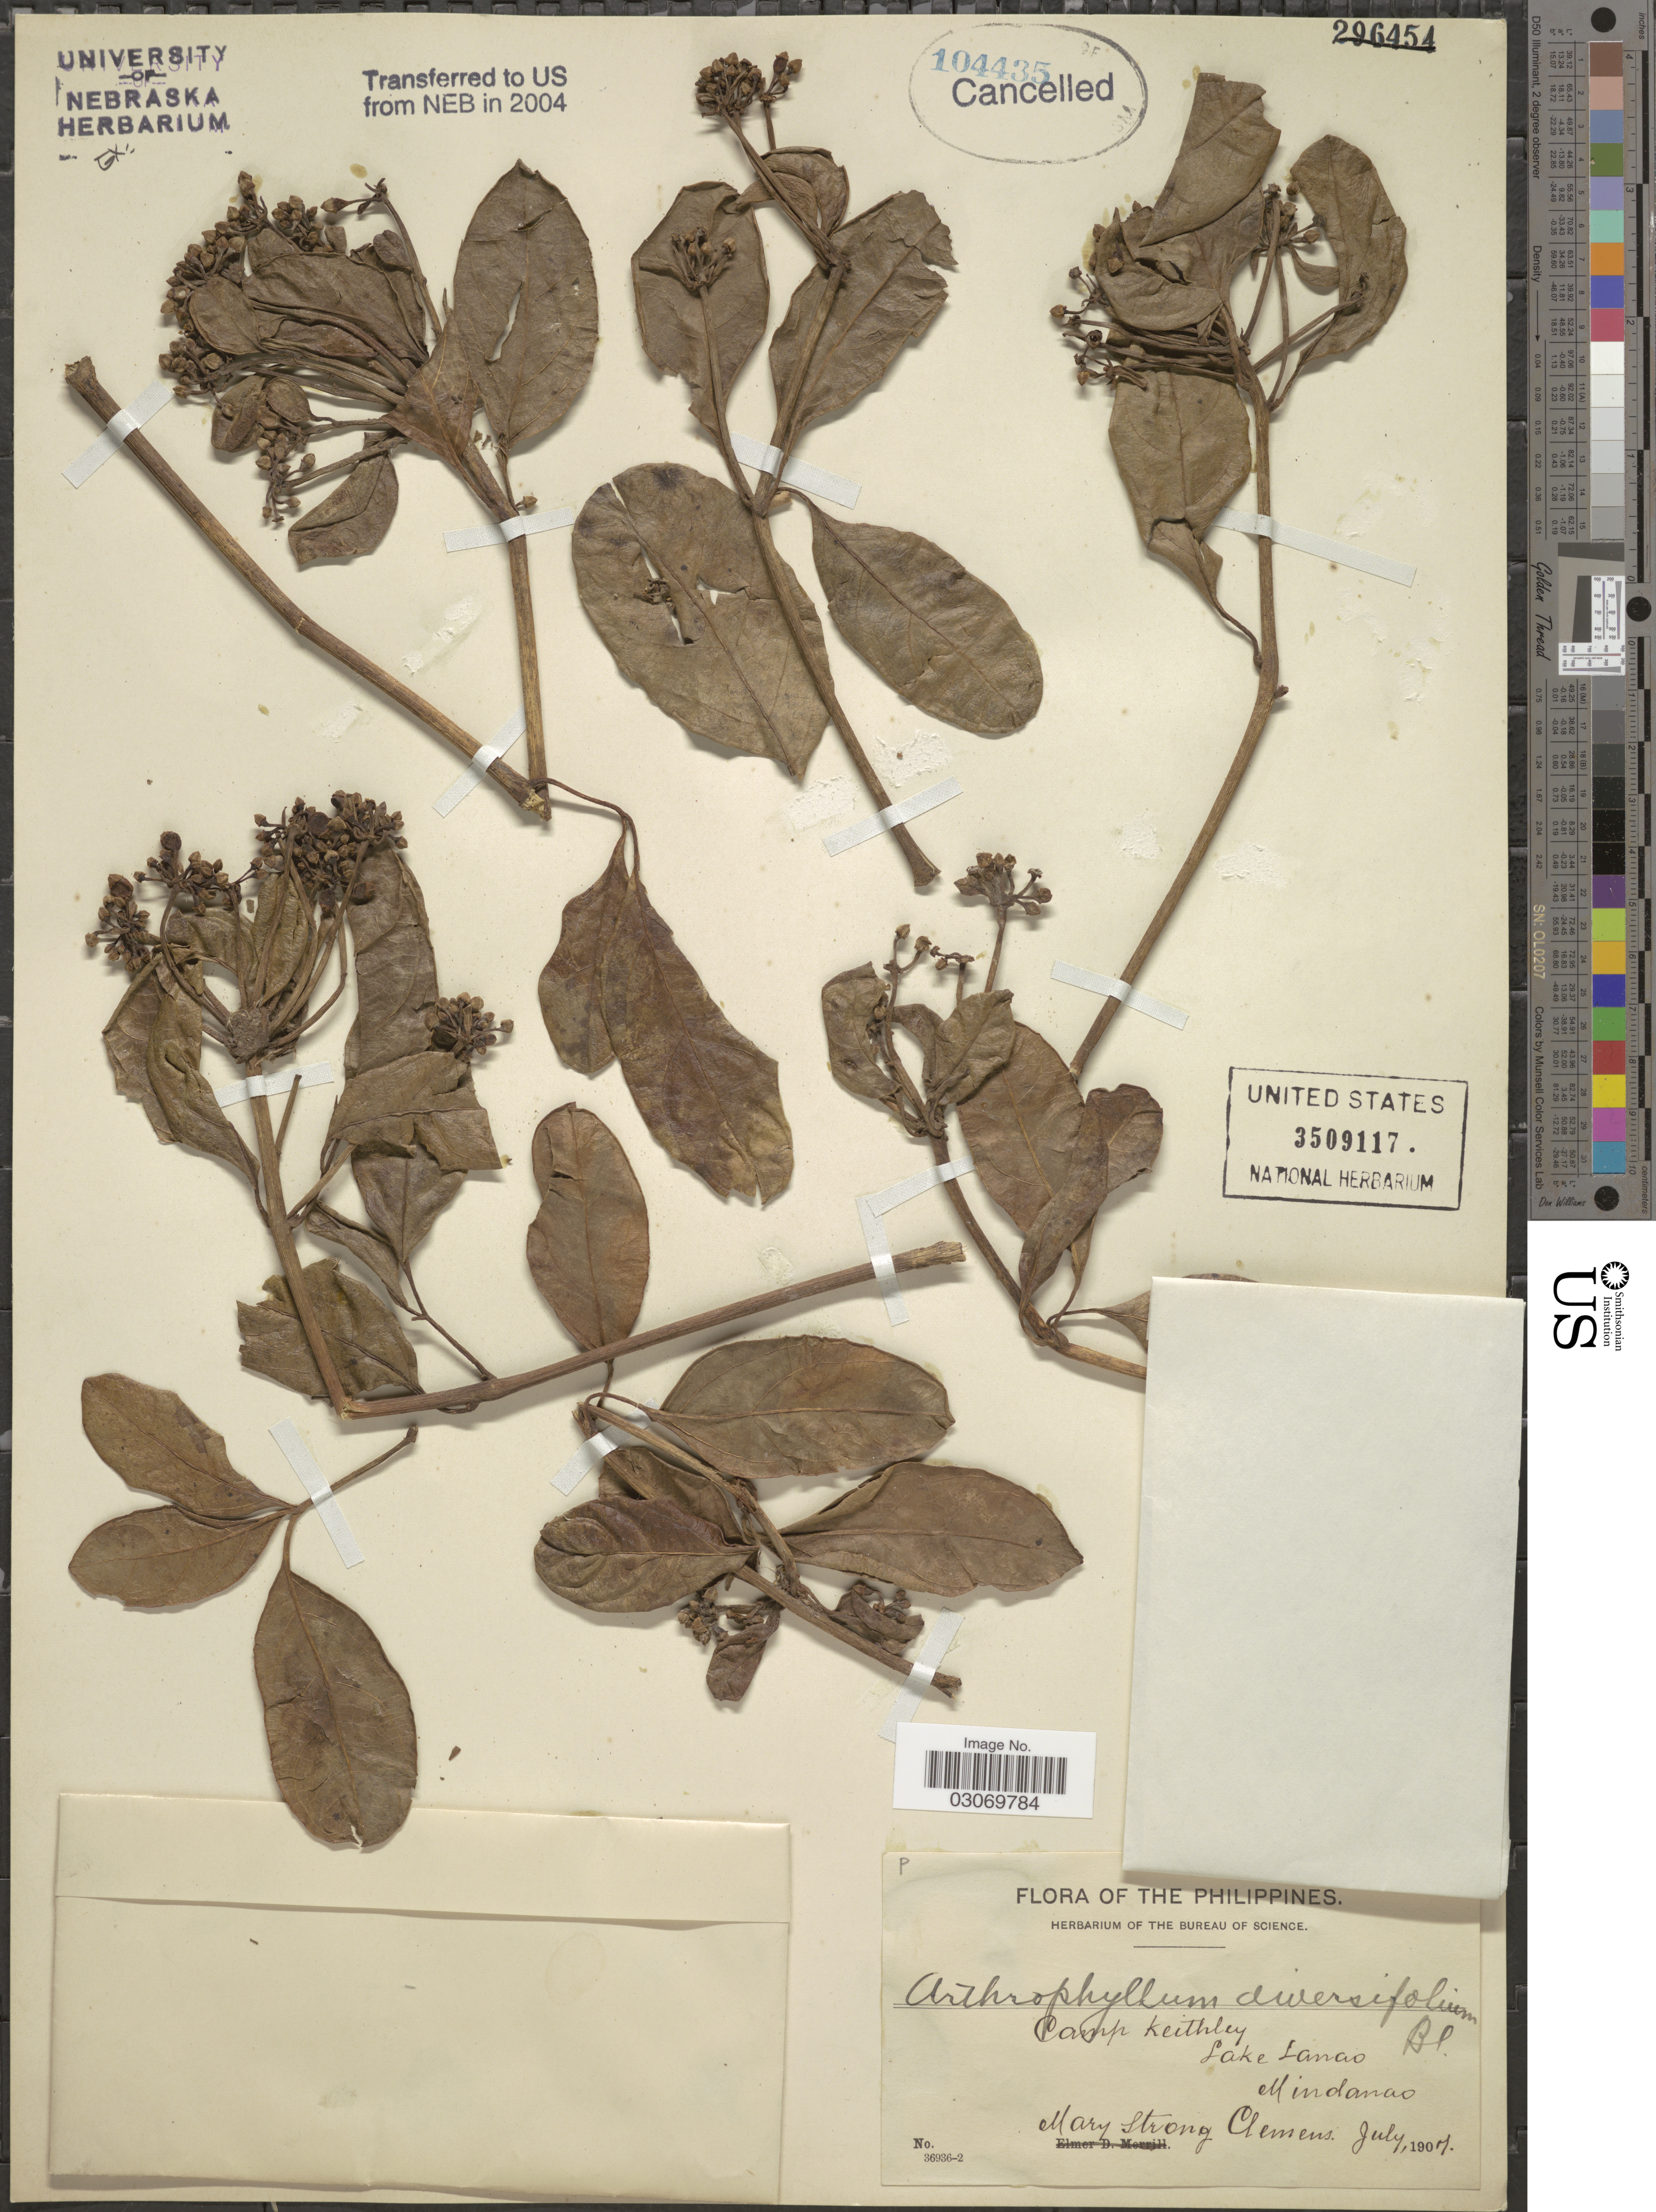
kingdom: Plantae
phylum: Tracheophyta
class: Magnoliopsida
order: Apiales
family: Araliaceae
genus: Arthrophyllum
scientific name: Arthrophyllum ahernianum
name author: Merr.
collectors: M. S. Clemens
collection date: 1907-07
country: Philippines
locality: Camp Keithley, Lake Lanao, Mindanao.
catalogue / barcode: US 3509117